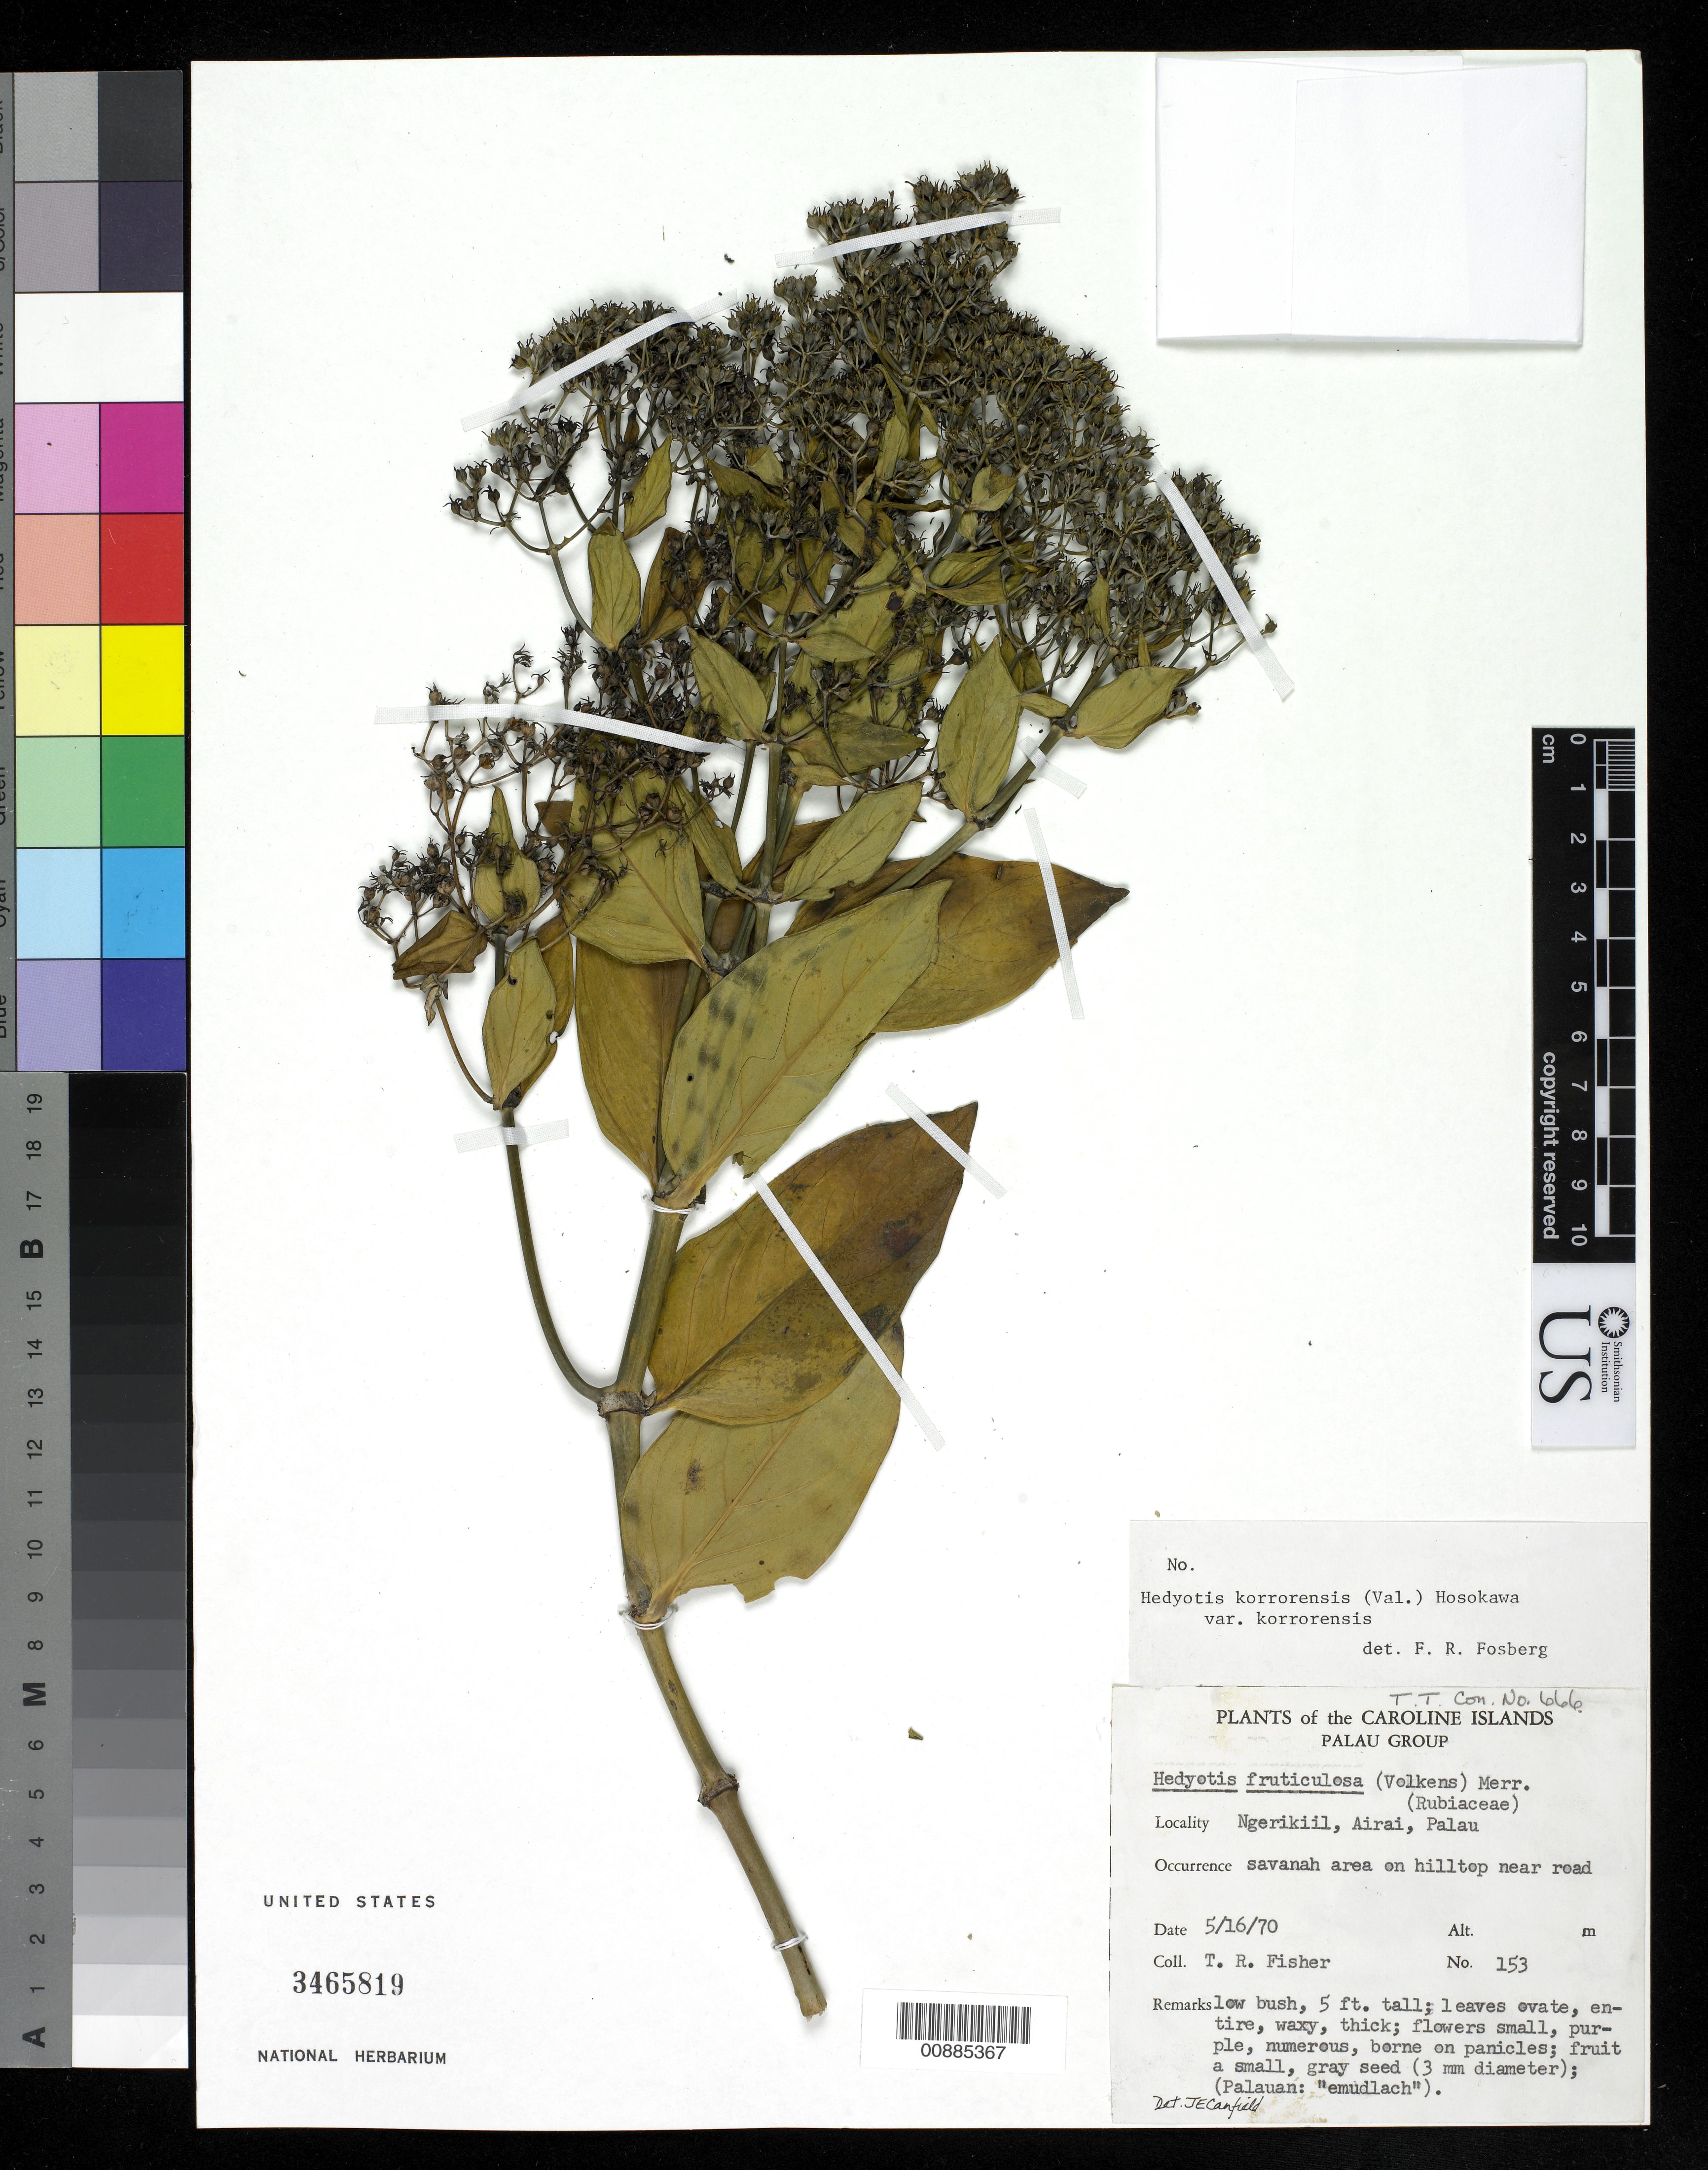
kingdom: Plantae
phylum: Tracheophyta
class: Magnoliopsida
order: Gentianales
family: Rubiaceae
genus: Hedyotis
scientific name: Hedyotis korrorensis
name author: Hosok.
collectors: F. R. Fosberg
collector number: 47697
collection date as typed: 02 Sep 1965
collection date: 1965-09-02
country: Palau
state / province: Airai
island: Babeldaob [Babelthuap]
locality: Airai, near west end of airstrip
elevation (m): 60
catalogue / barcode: US 3465829